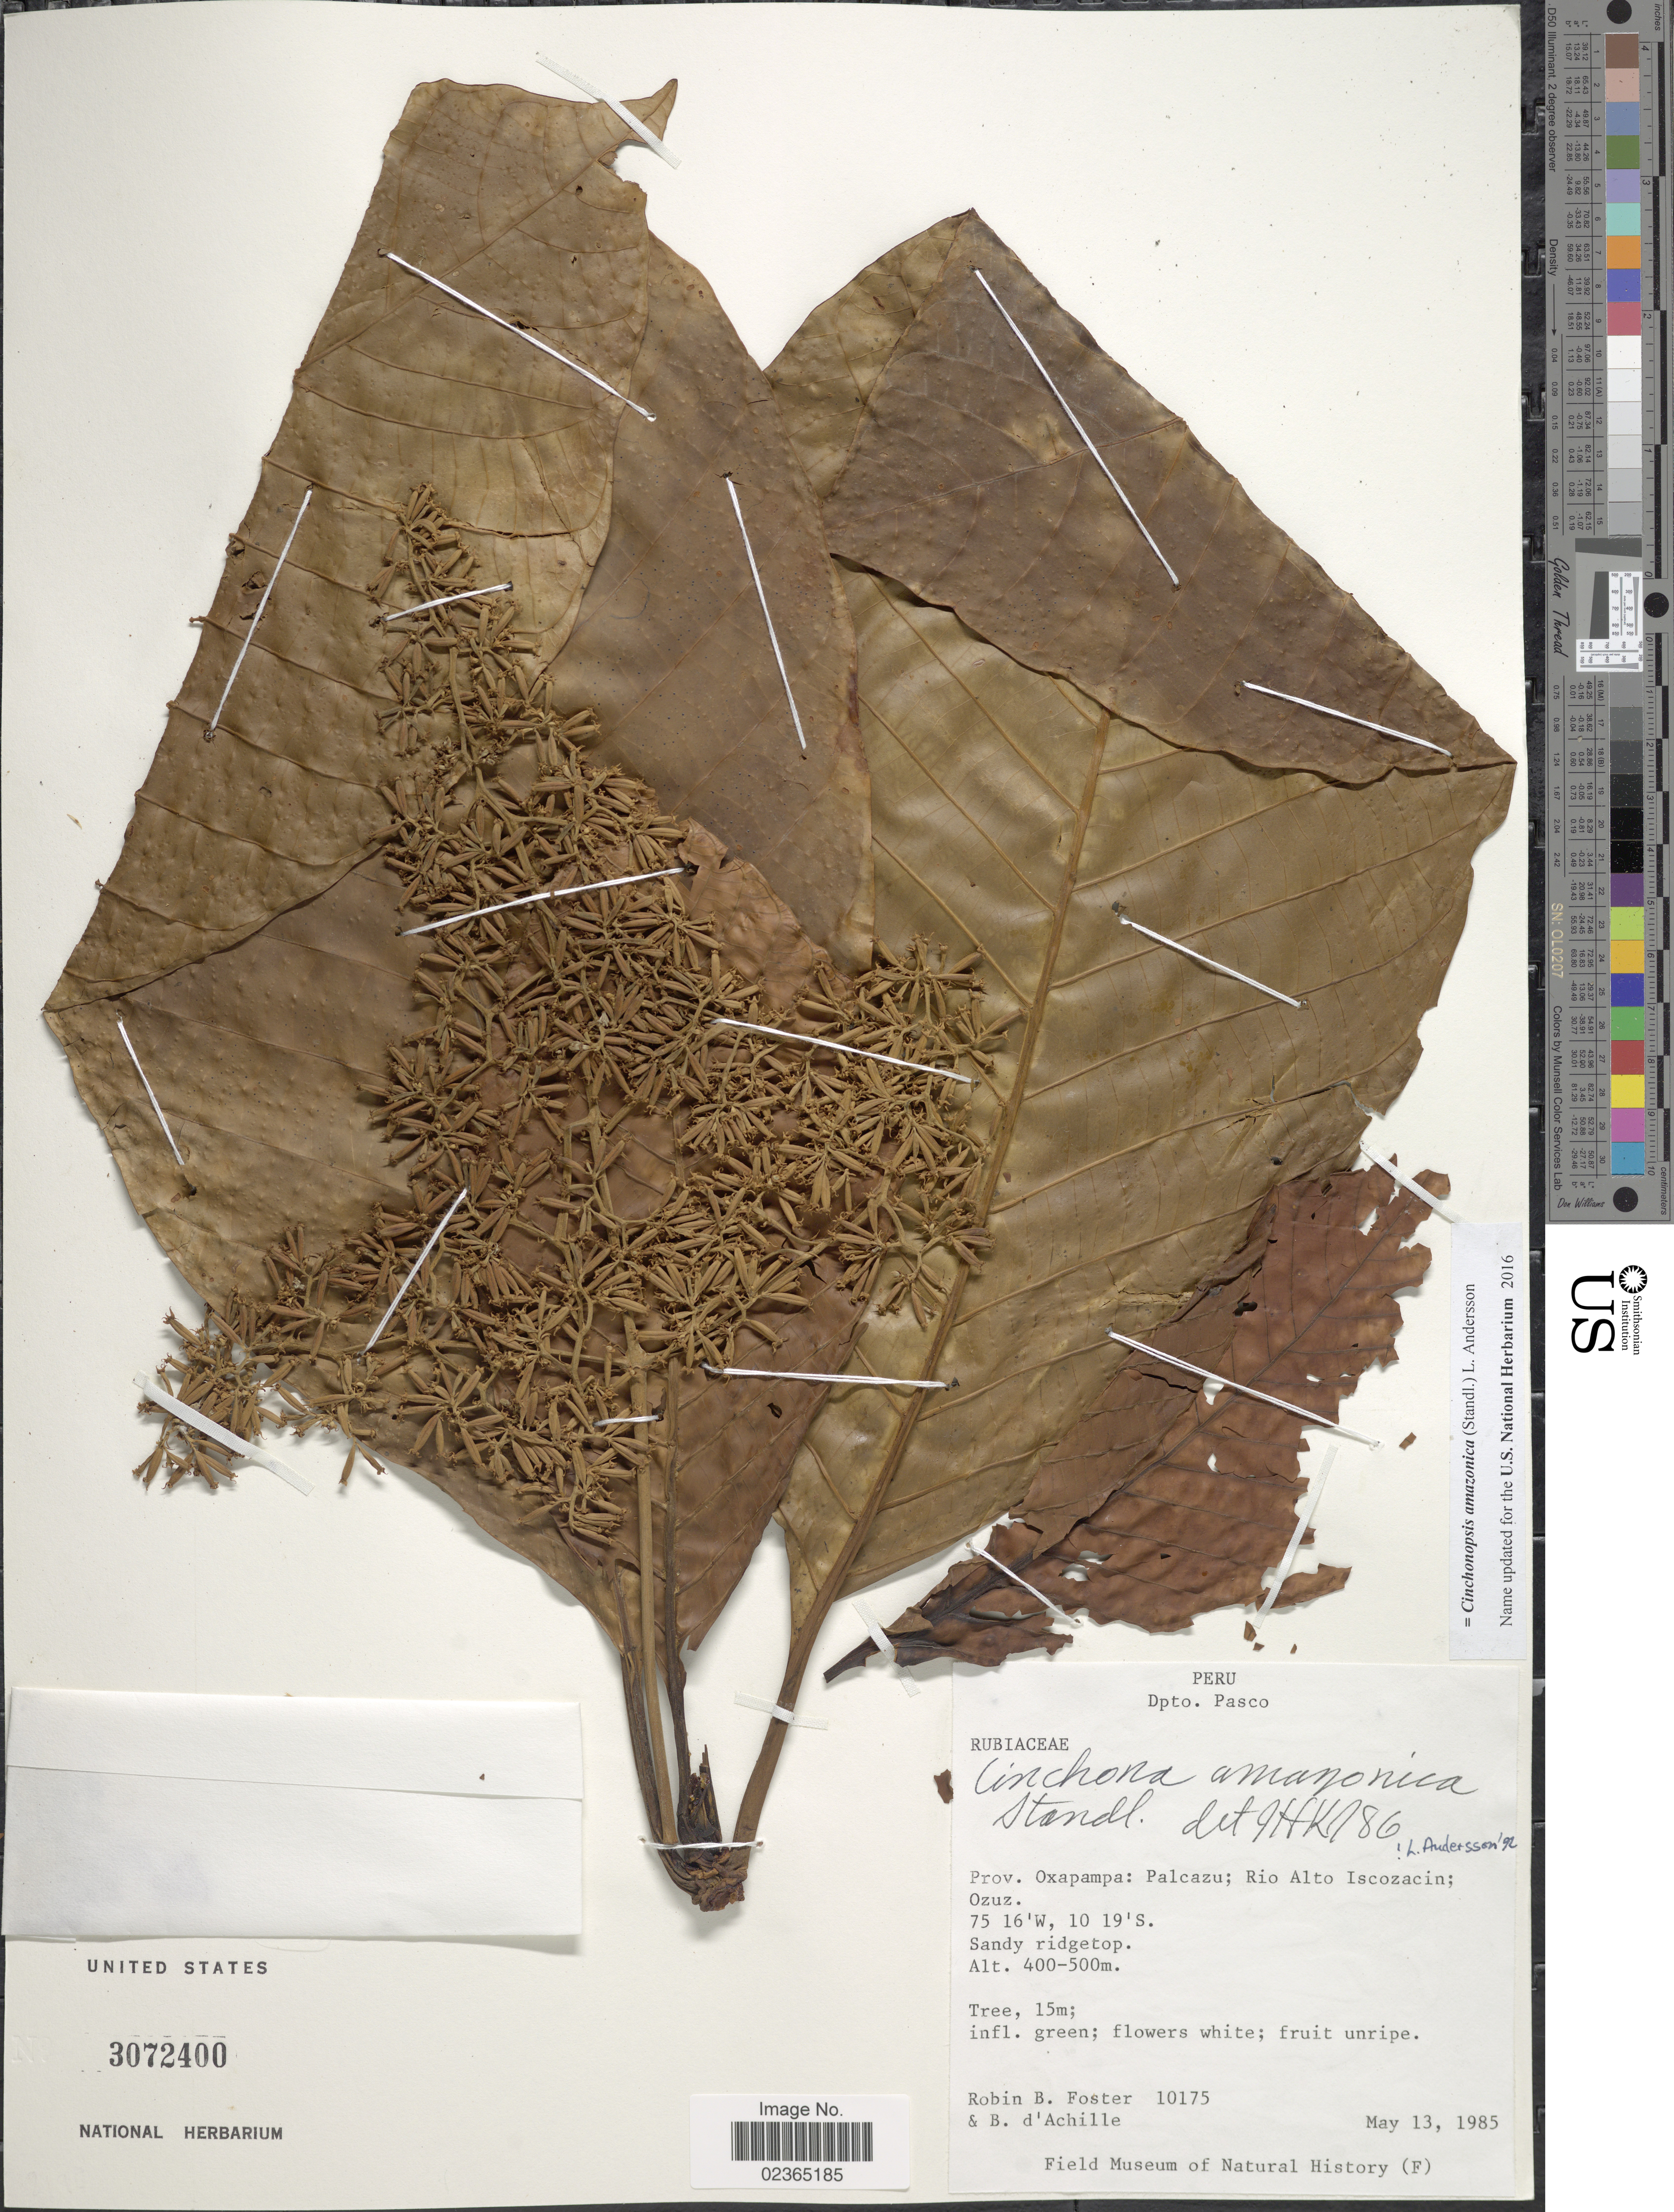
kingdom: Plantae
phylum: Tracheophyta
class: Magnoliopsida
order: Gentianales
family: Rubiaceae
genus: Cinchona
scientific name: Cinchona amazonica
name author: Standl.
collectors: R. B. Foster & B. d'Achille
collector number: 10175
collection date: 1985-05-13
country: Peru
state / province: Pasco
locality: Prov. Oxapampa: Palcazu; Rio Alto Iscozacin; Ozuz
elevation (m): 400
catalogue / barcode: US 3072400